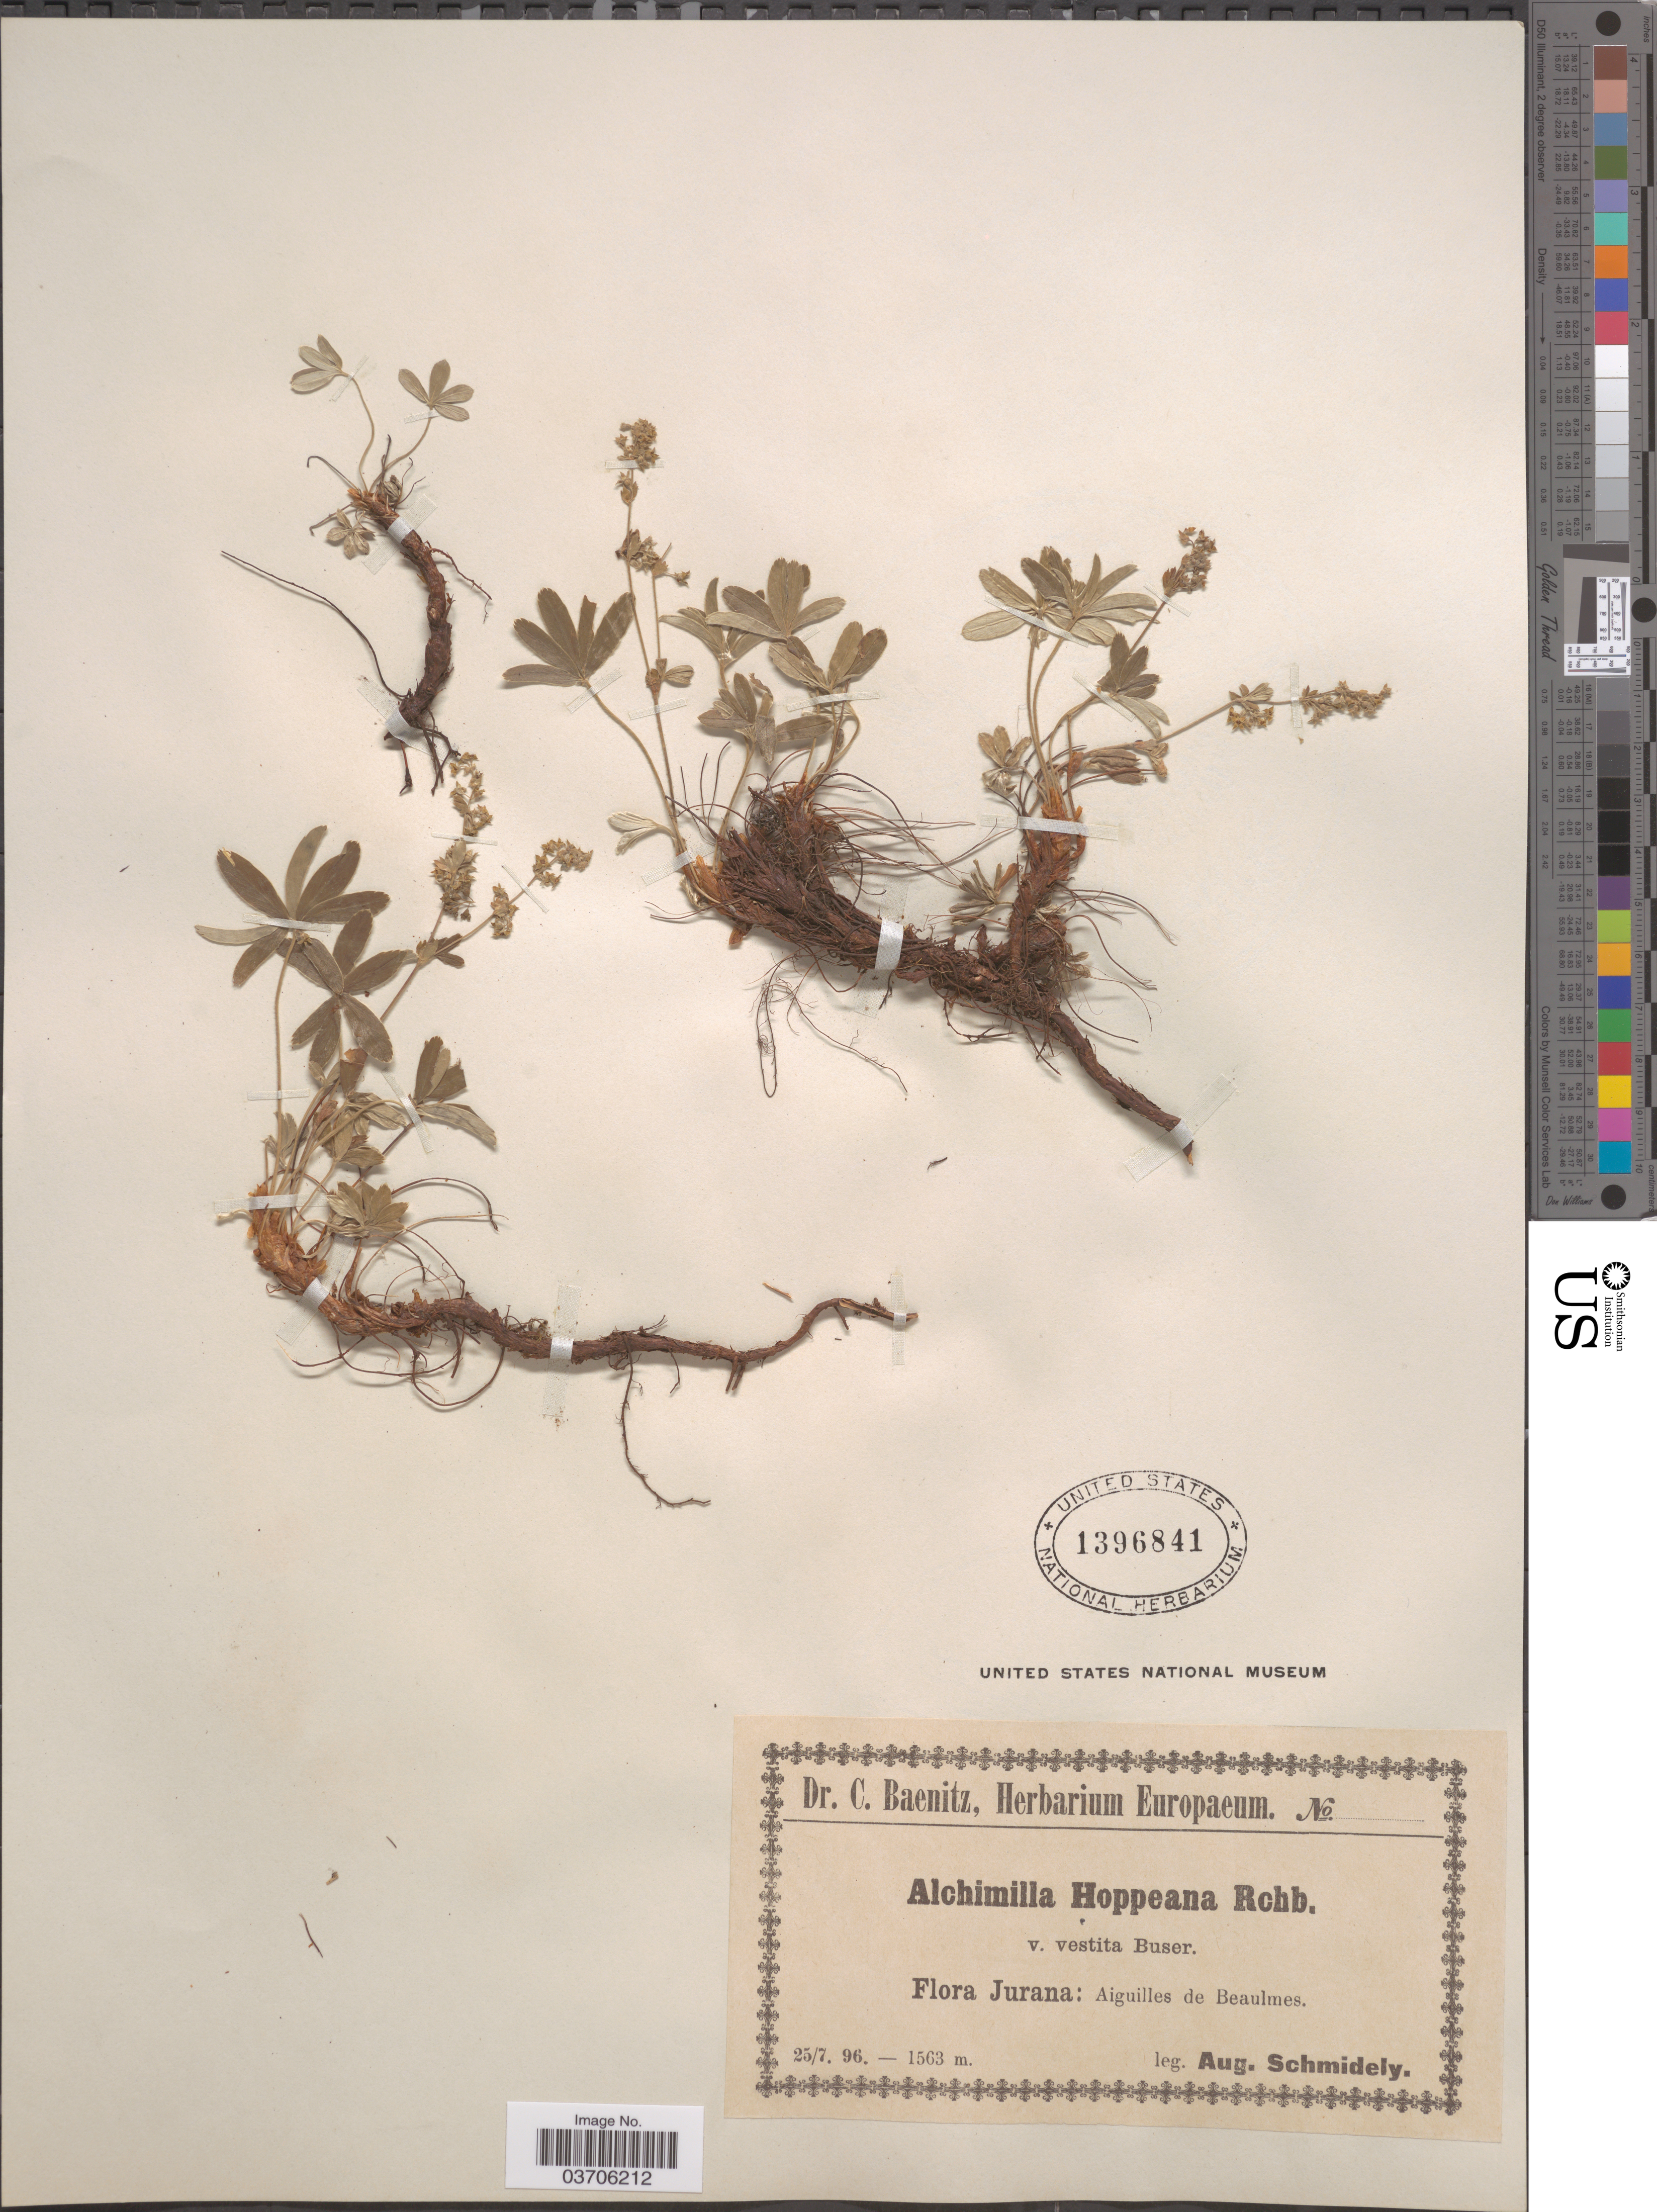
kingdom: Plantae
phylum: Tracheophyta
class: Magnoliopsida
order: Rosales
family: Rosaceae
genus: Alchemilla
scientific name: Alchemilla hoppeana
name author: (Rchb.) Dalla Torre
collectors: A. Schmidely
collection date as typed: Transcribed d/m/y: 25/7/96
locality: Jurana: Aiguilles de Beaulmes.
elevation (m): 1563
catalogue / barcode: US 1396841